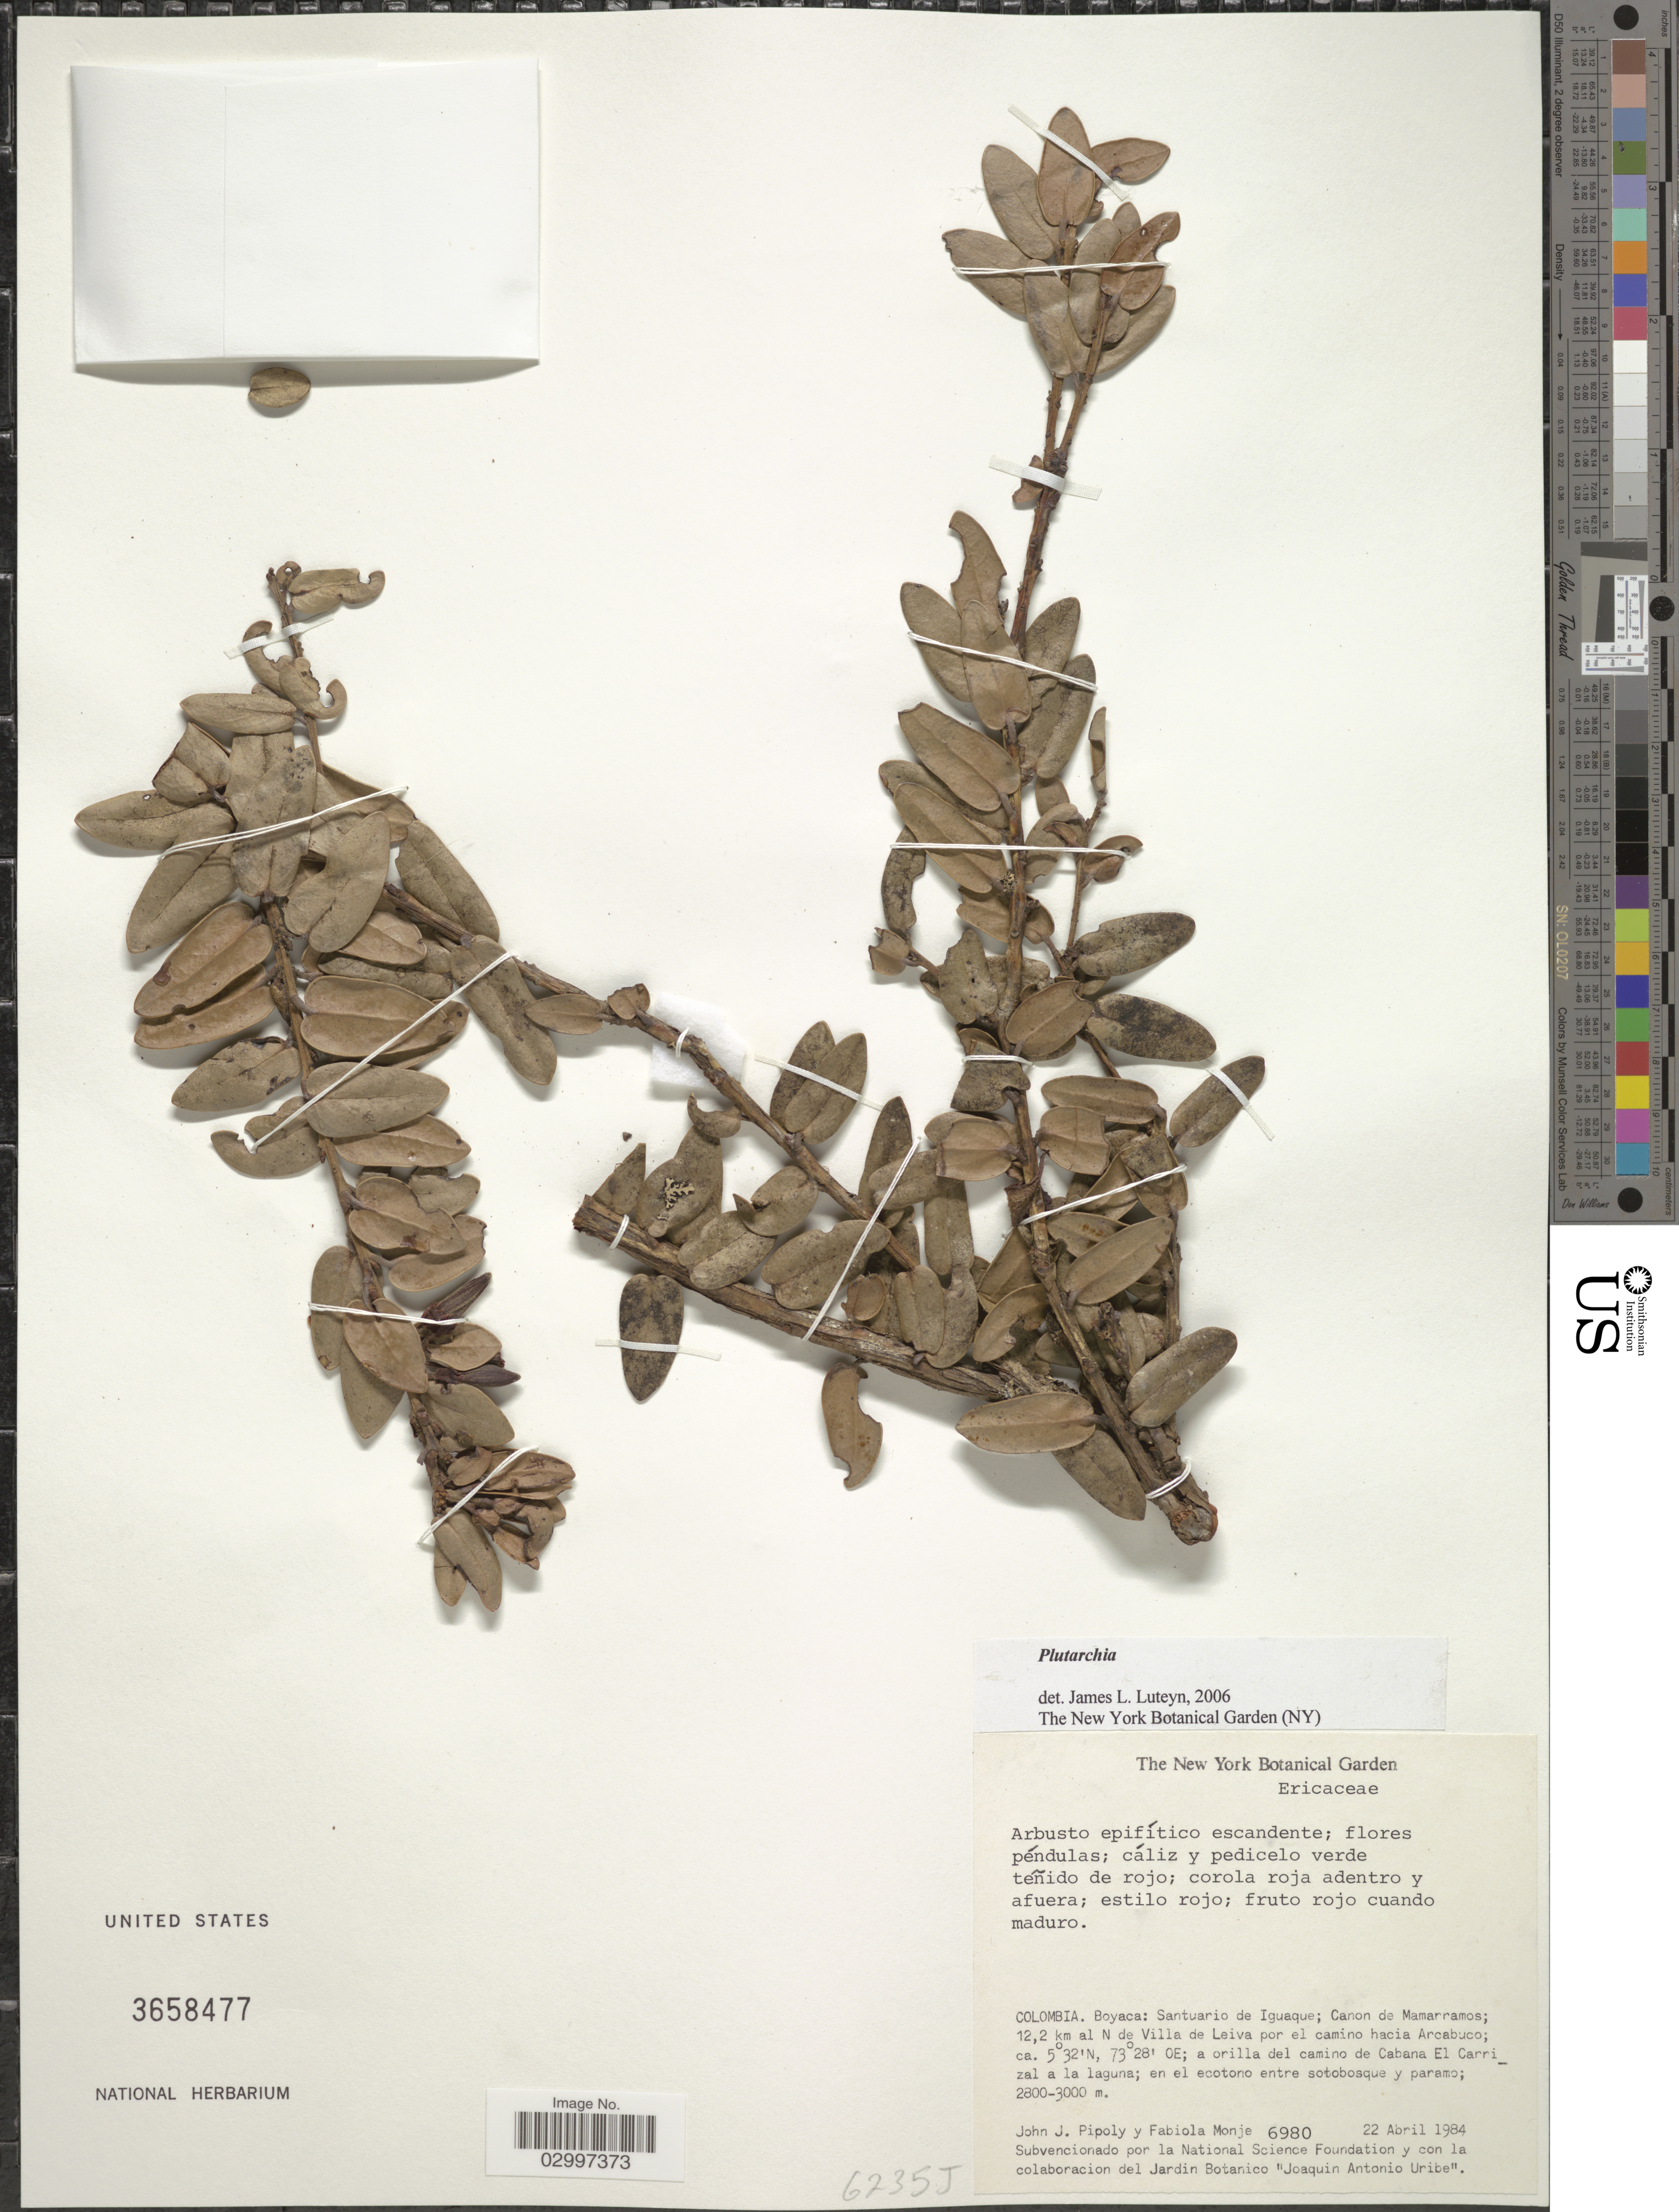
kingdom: Plantae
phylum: Tracheophyta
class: Magnoliopsida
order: Ericales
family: Ericaceae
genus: Plutarchia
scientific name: Plutarchia sp.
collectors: J. J. Pipoly & F. Monje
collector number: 6980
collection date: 1984-04-22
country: Colombia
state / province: Boyacá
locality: Santuario de Iguaque; Canon de Mamarramos 12,2 km al N de Villa de Leiva por el camino hacia Arcabuco, a orilla del camino de Cabana El Carrizal a la laguna.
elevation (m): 2800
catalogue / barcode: US 3658477